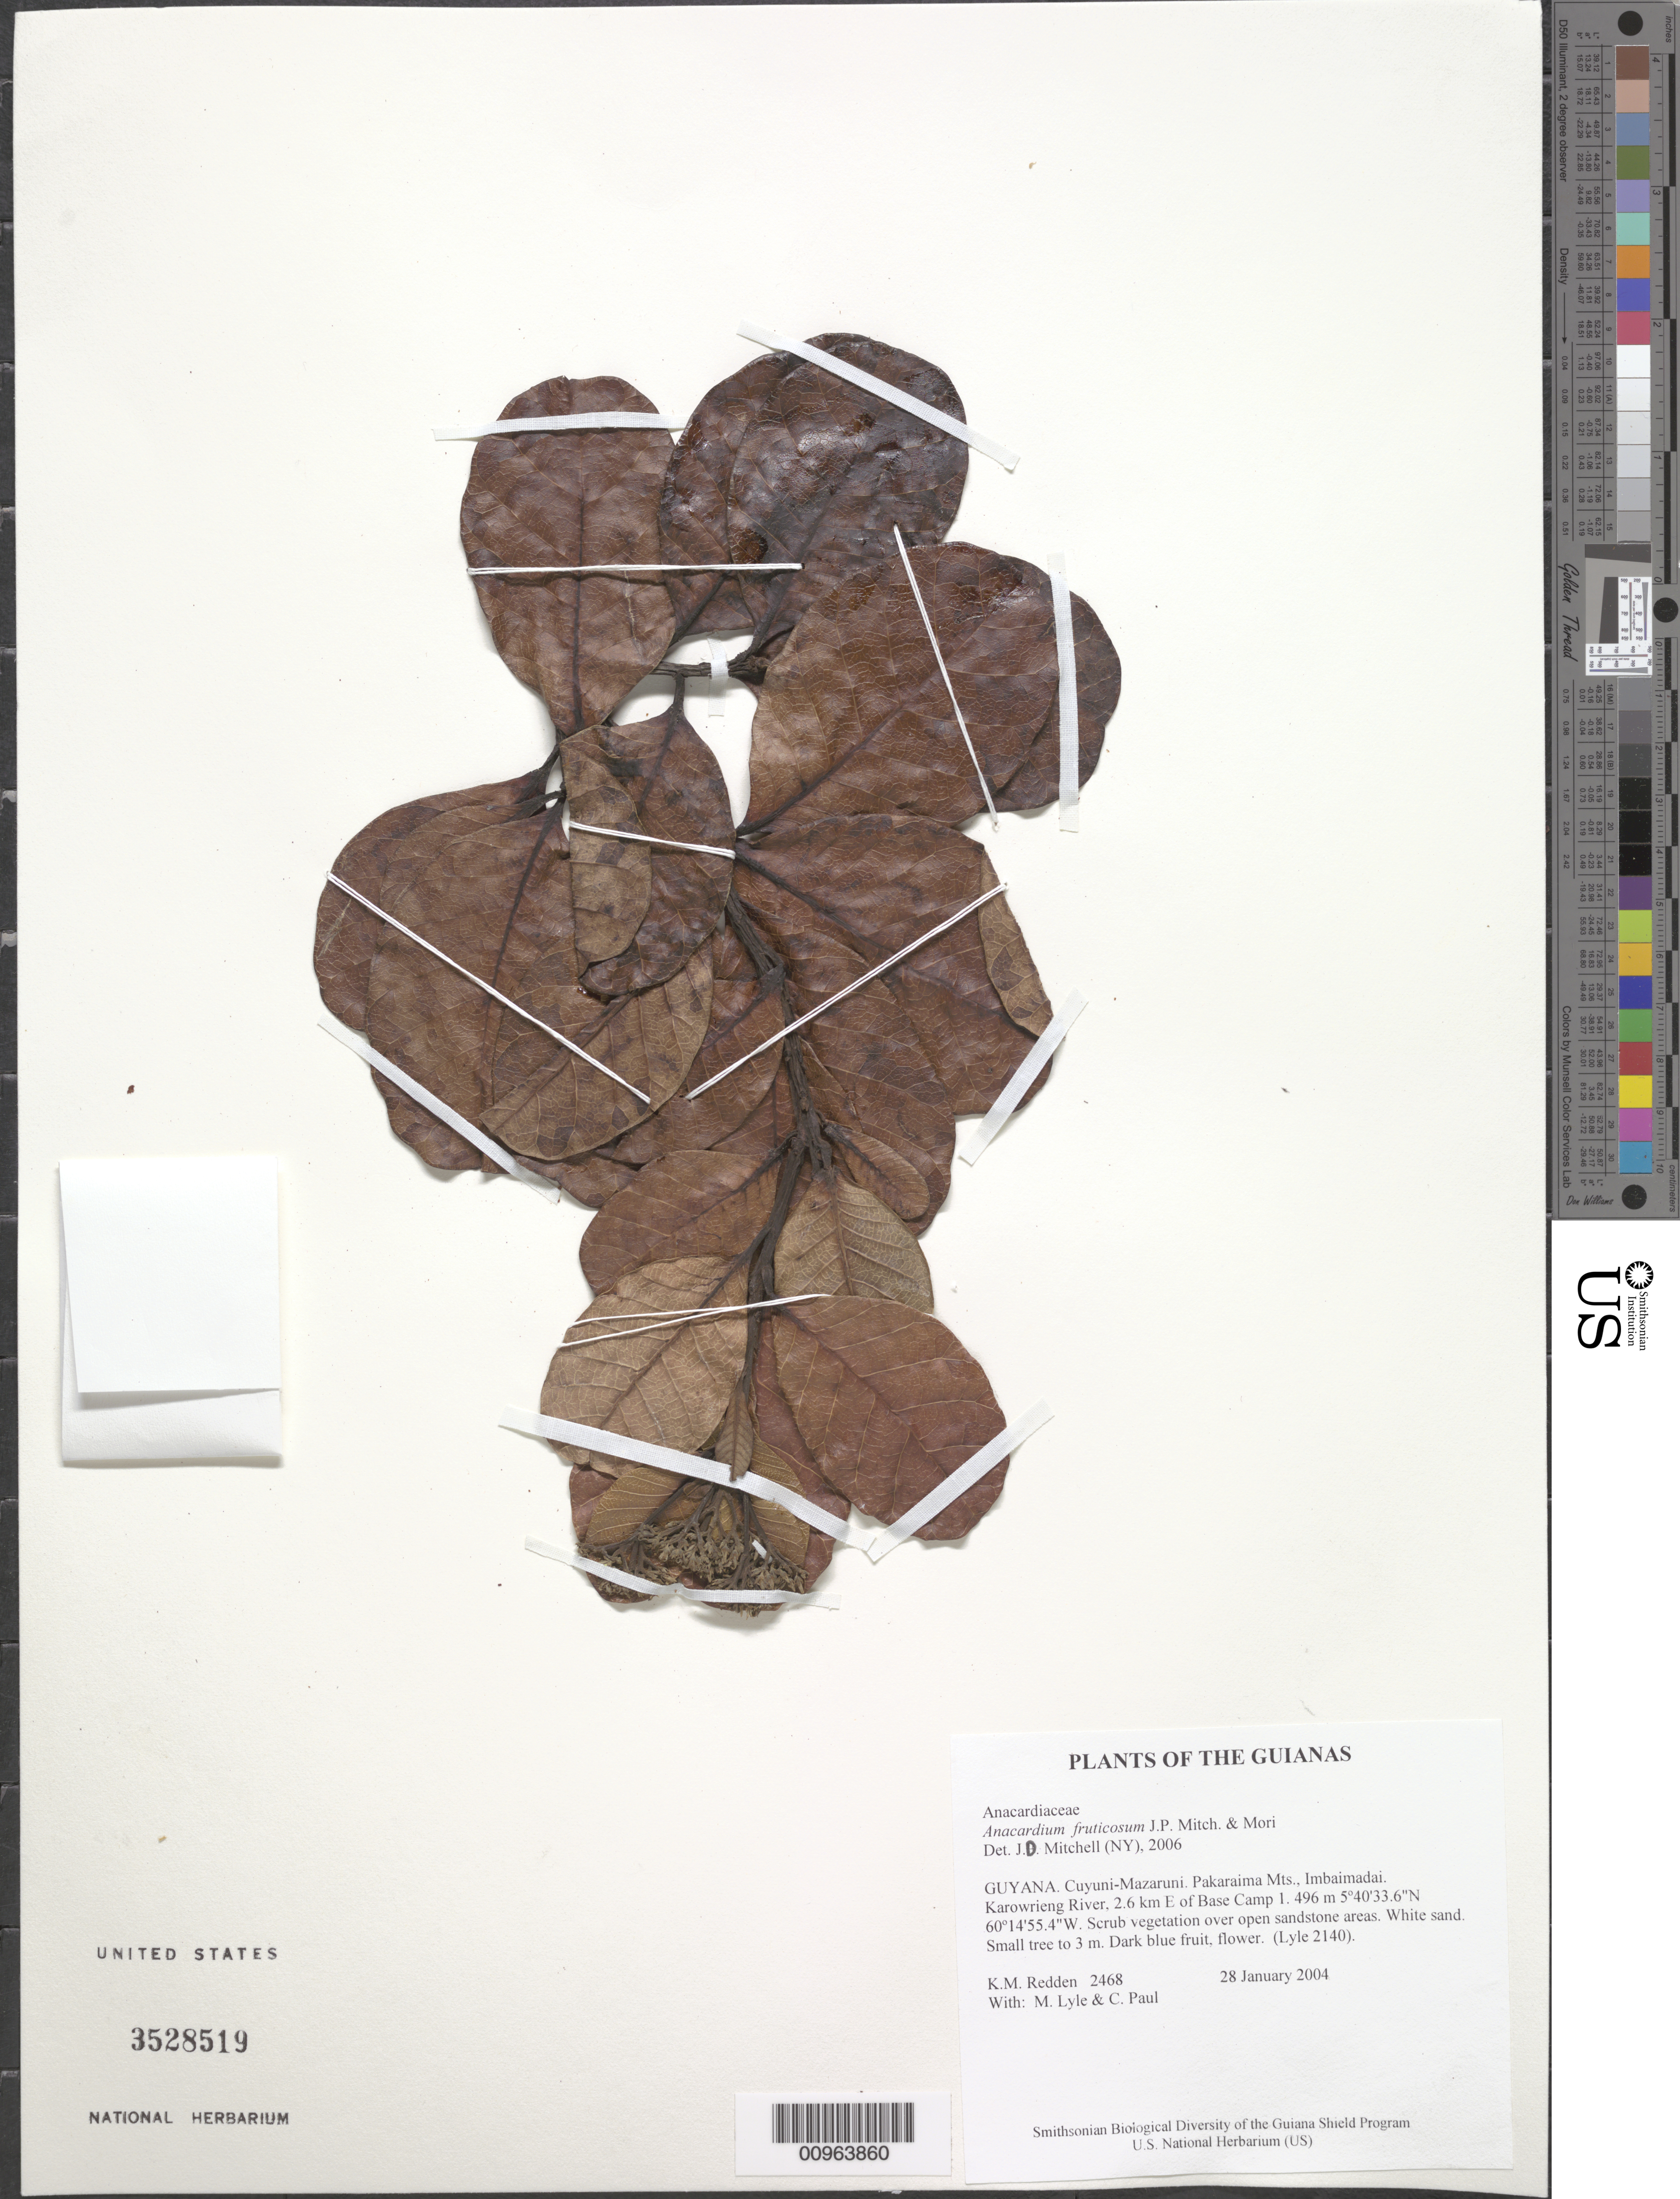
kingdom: Plantae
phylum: Tracheophyta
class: Magnoliopsida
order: Sapindales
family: Anacardiaceae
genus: Anacardium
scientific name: Anacardium fruticosum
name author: J.D. Mitch. & S.A. Mori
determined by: Mitchell, John D.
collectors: K. M. Redden, M. Lyle & C. Paul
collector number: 2468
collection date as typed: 28 January 2004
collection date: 2004-01-28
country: Guyana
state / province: Cuyuni-Mazaruni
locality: Pakaraima Mts., Imbaimadai. Karowrieng River, 2.6 km E of Base Camp 1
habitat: Scrub vegetation over open sandstone areas. White sand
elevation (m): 496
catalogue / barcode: US 3528519